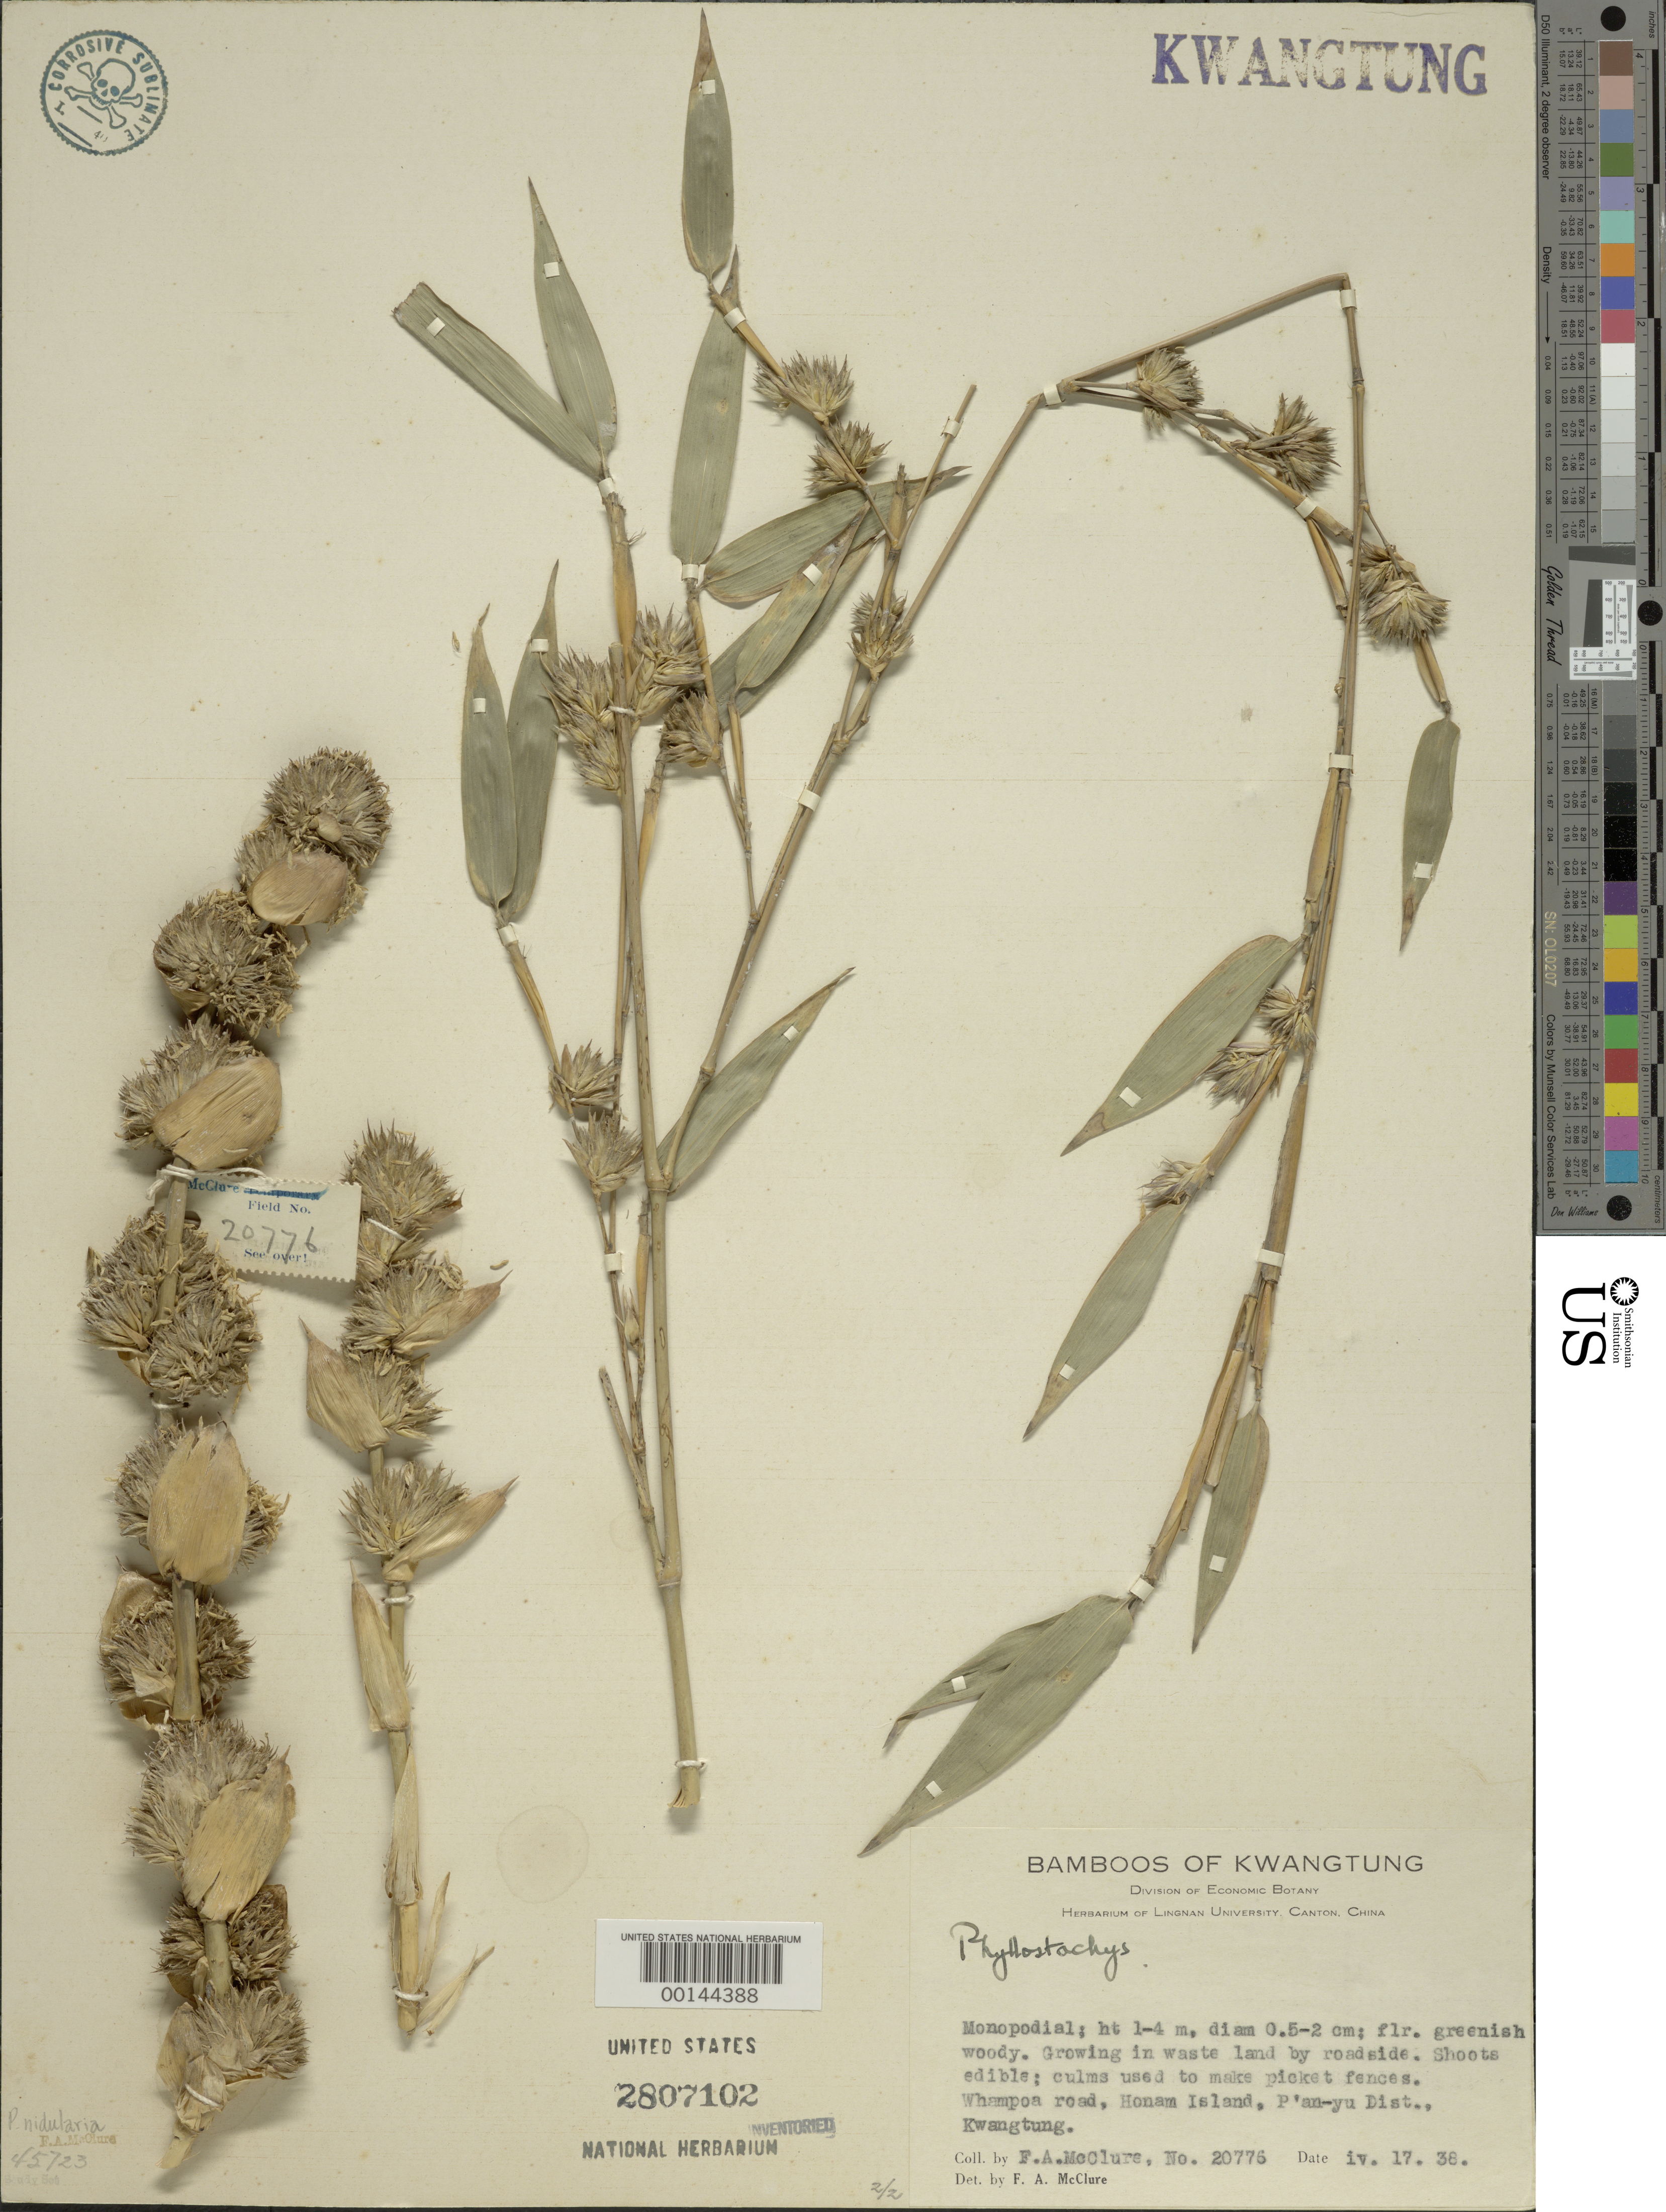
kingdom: Plantae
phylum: Tracheophyta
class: Liliopsida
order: Poales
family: Poaceae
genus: Phyllostachys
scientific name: Phyllostachys nidularia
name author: Munro ex Fenzi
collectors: F. A. McClure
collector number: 20776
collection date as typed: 17 Apr 1936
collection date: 1936-04-17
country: China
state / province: Guangdong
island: Honan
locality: P'an-yu, honan isl., whampoa rd.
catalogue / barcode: US 2807102